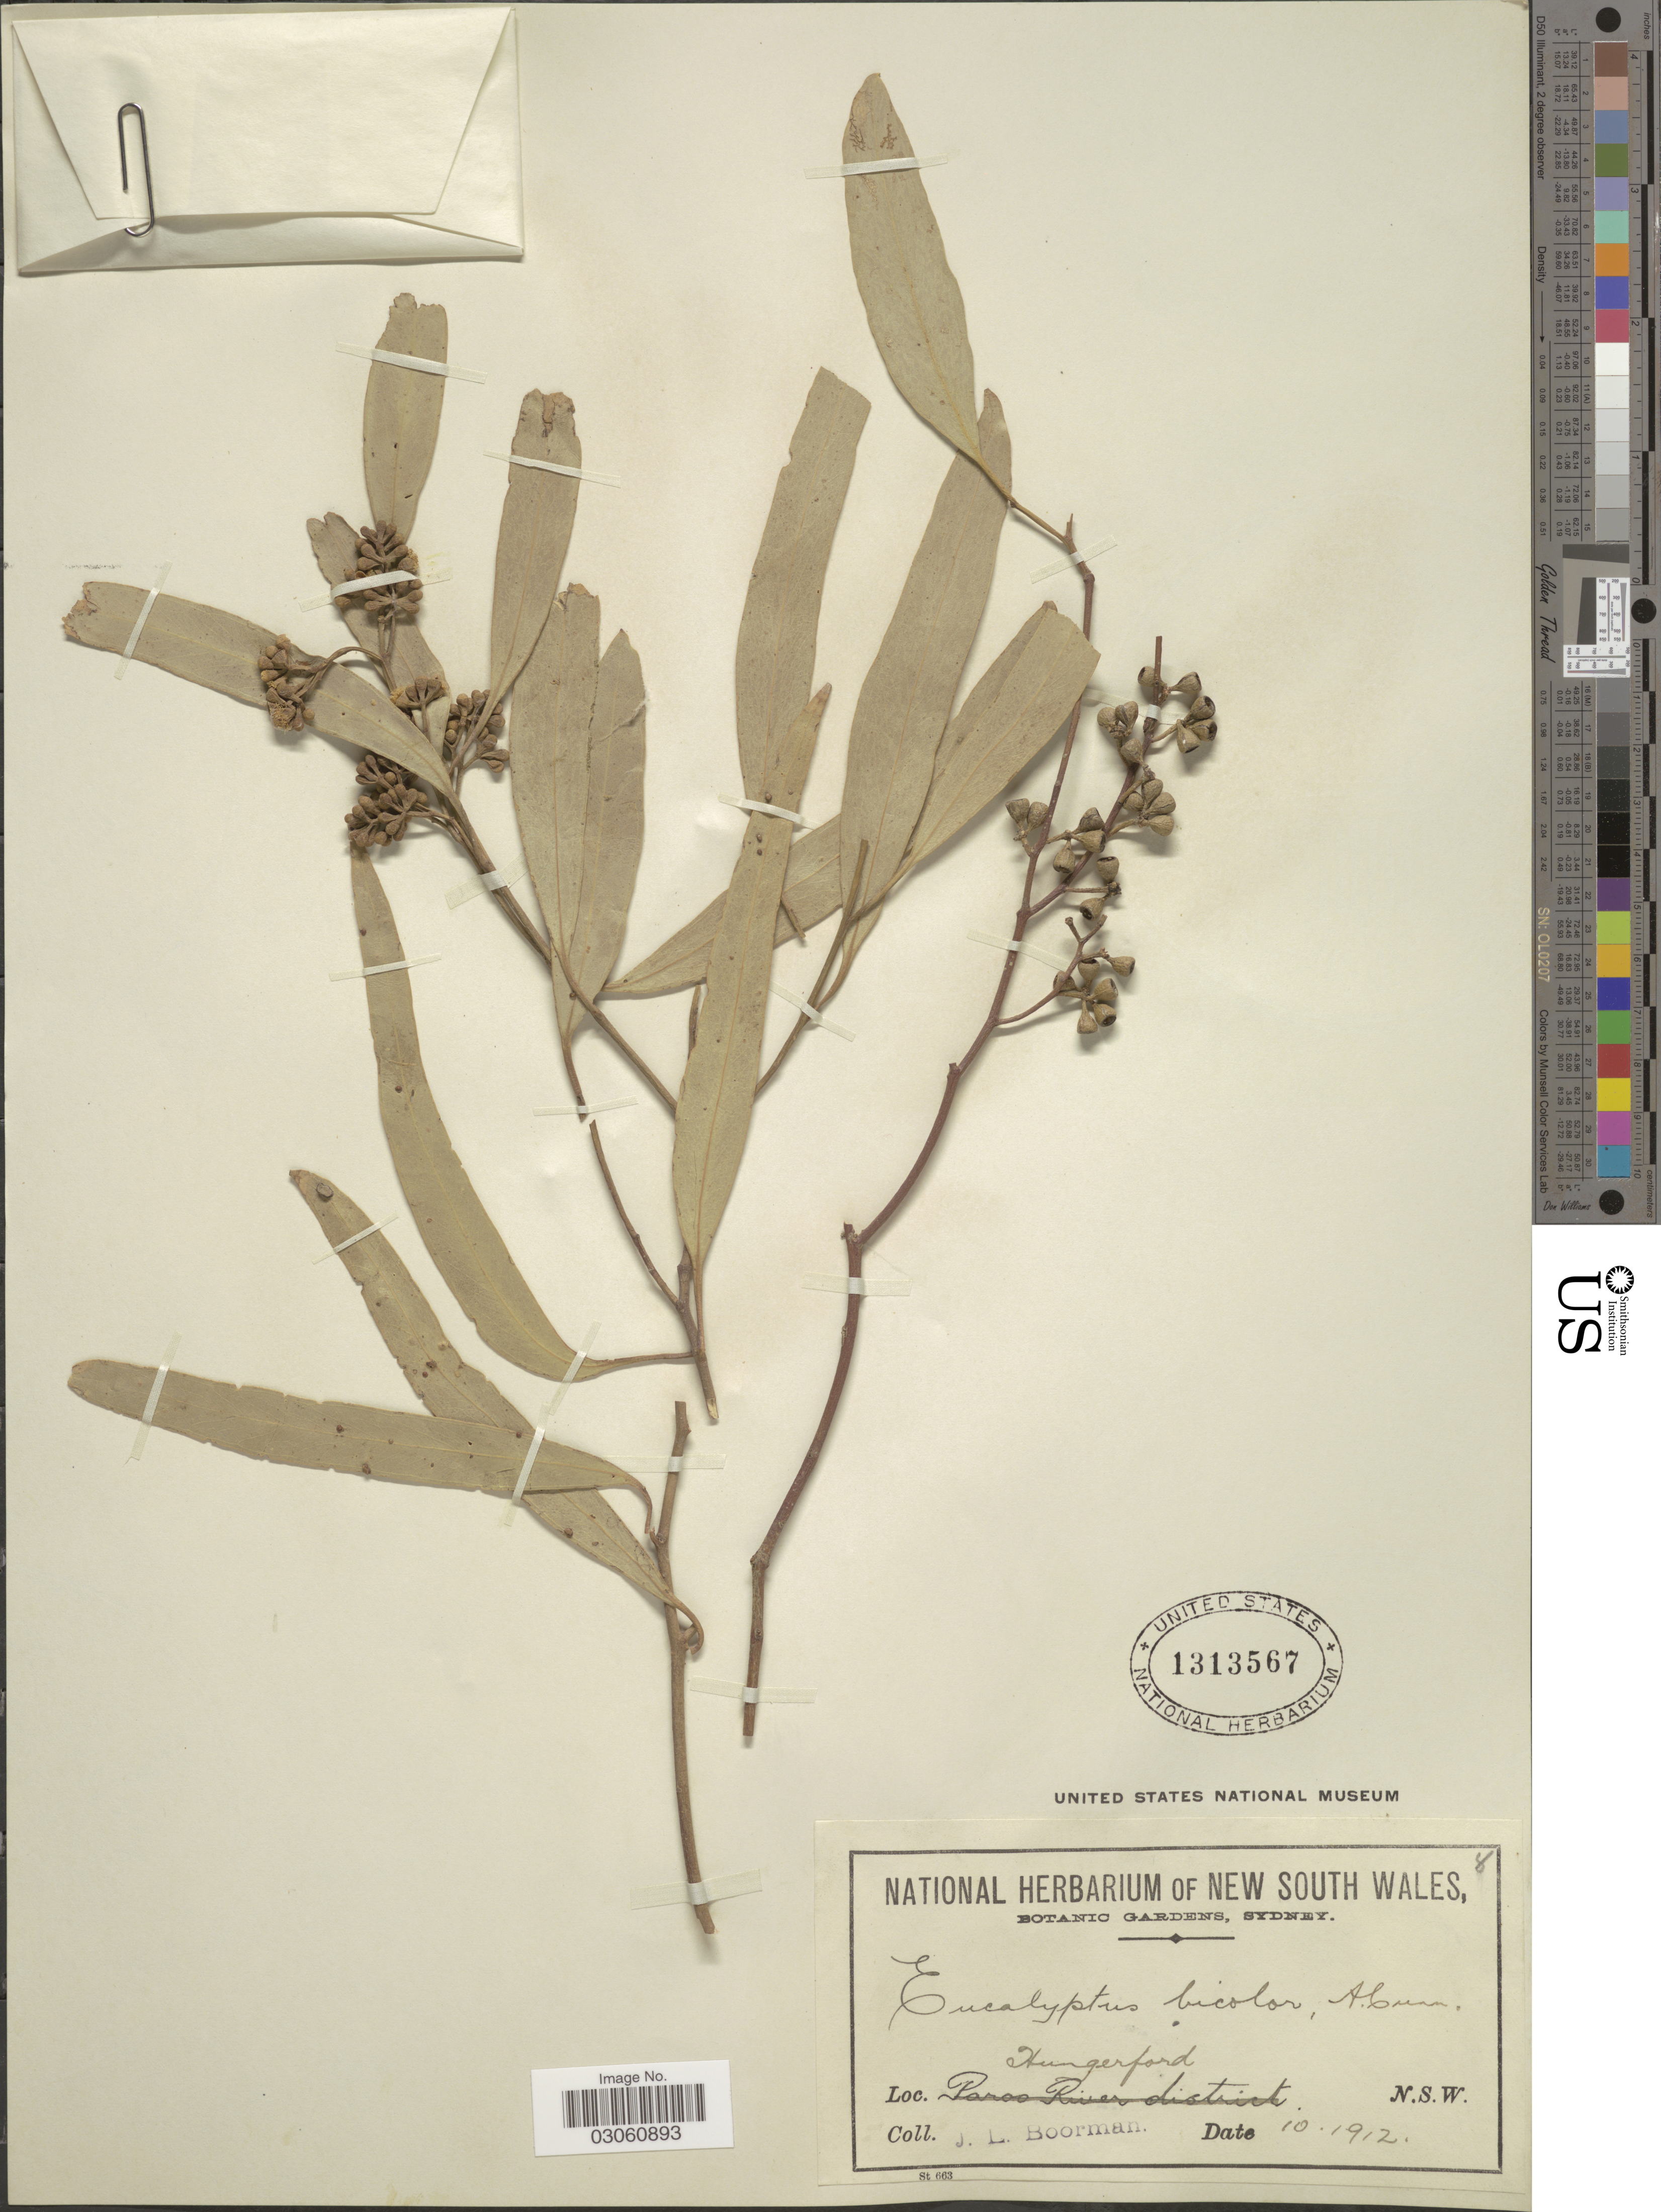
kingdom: Plantae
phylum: Tracheophyta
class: Magnoliopsida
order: Myrtales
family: Myrtaceae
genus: Eucalyptus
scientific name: Eucalyptus bicolor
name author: A. Cunn. ex T. Mitch.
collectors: J. Boorman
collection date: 1912-10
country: Australia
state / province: New South Wales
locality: Hungerford.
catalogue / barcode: US 1313567